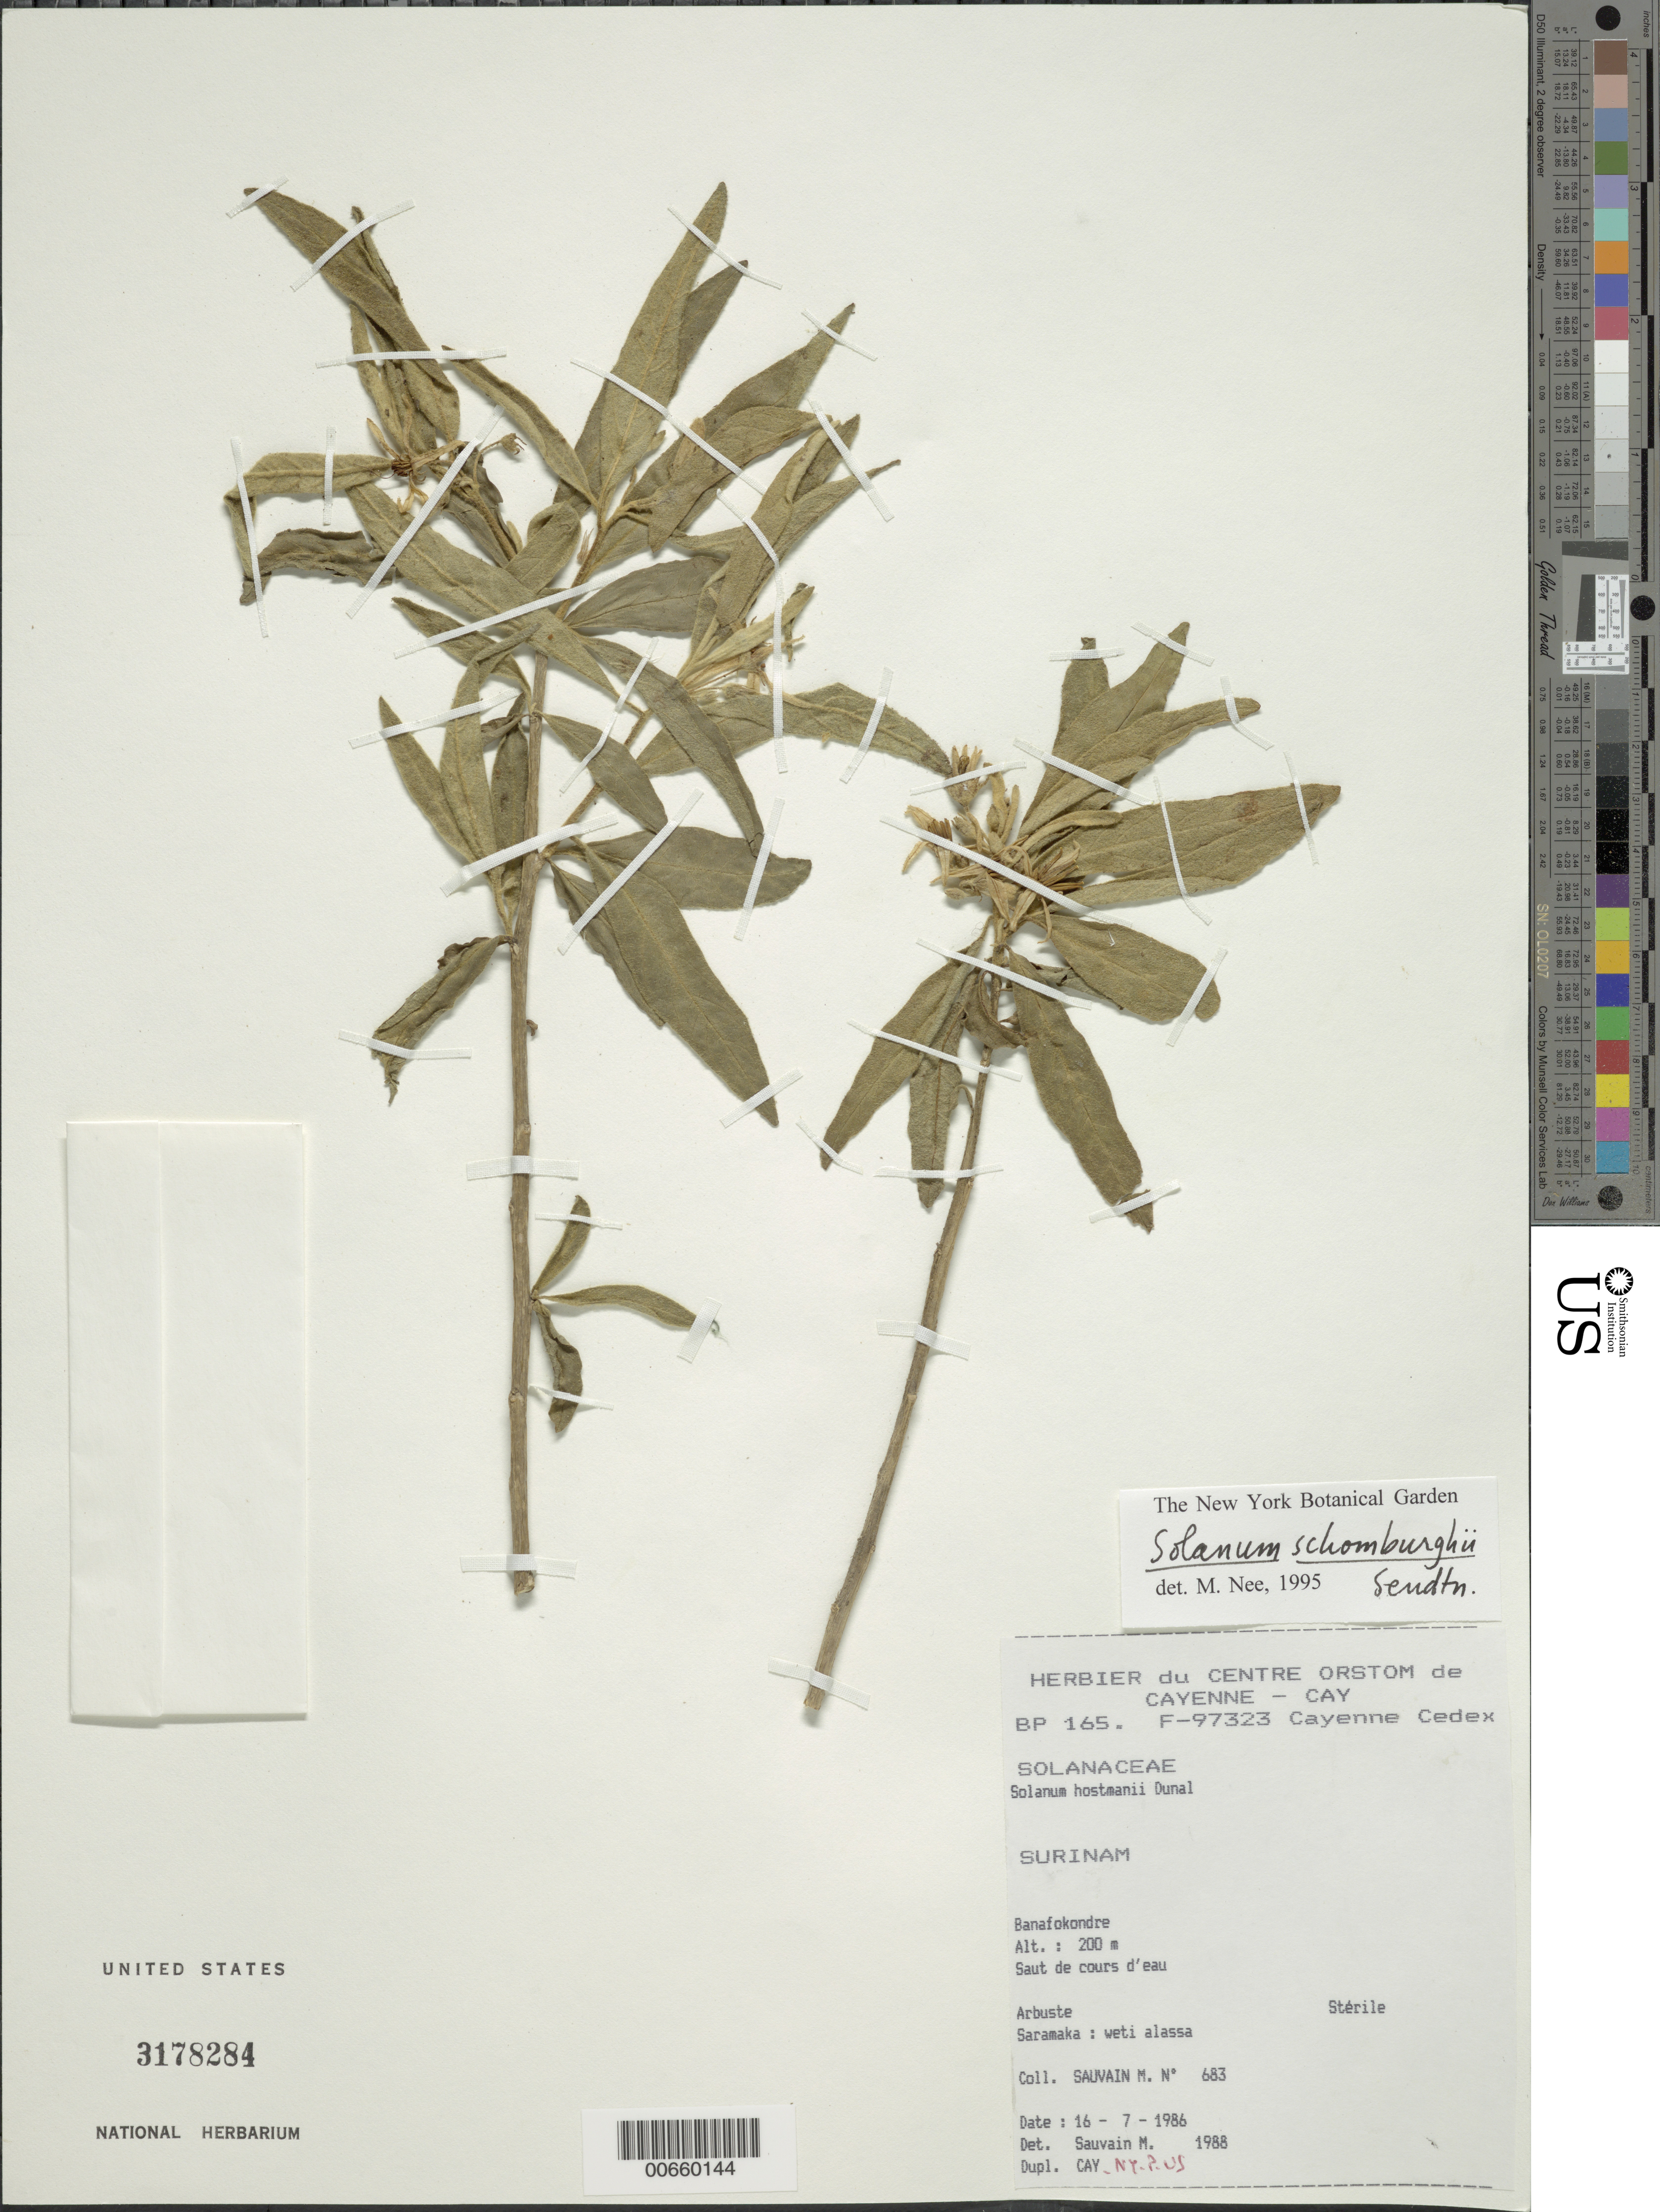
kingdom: Plantae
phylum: Tracheophyta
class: Magnoliopsida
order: Solanales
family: Solanaceae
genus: Solanum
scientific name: Solanum schomburghii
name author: Sendtn.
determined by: Nee, Michael H.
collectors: M. Sauvain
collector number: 683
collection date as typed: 7 Jul 1986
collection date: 1986-07-07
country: Suriname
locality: Banafokondre, Suriname R.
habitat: STERILE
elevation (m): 200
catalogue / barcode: US 3178284